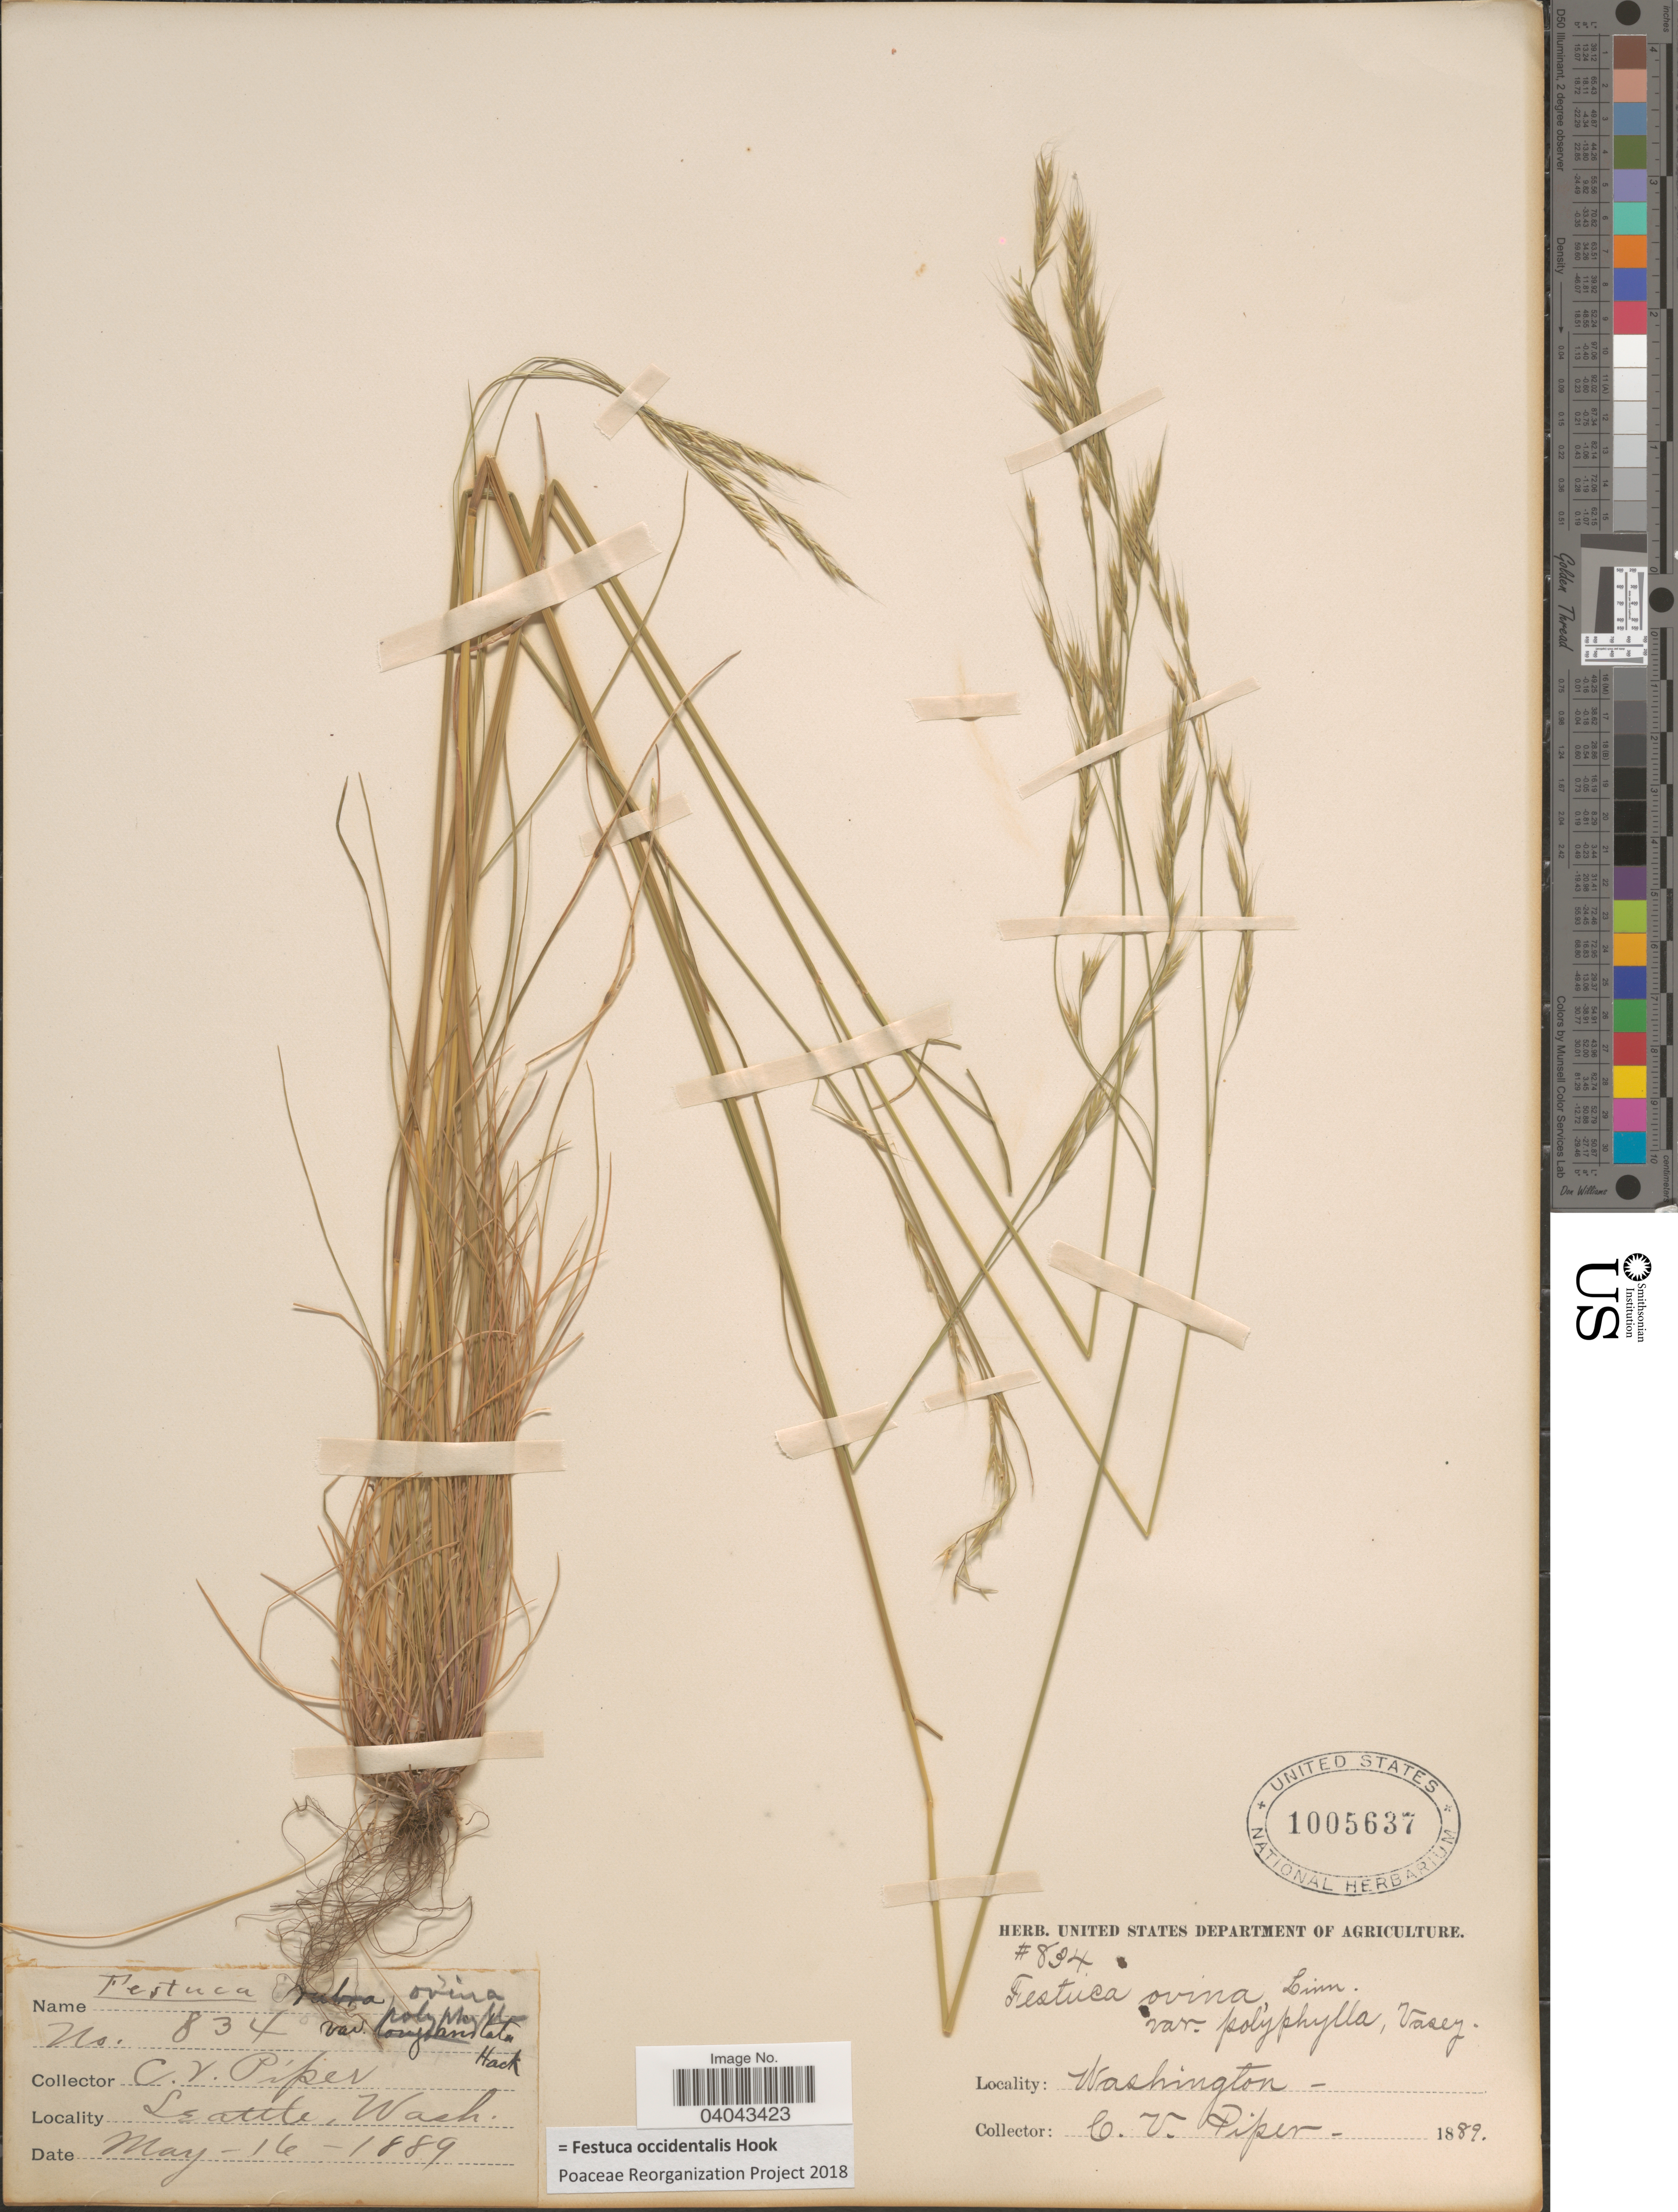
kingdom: Plantae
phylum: Tracheophyta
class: Liliopsida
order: Poales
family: Poaceae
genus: Festuca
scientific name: Festuca occidentalis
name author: Hook.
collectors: C. V. Piper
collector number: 834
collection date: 1889-05-16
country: United States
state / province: Washington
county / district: King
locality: Seattle.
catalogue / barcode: US 1005637